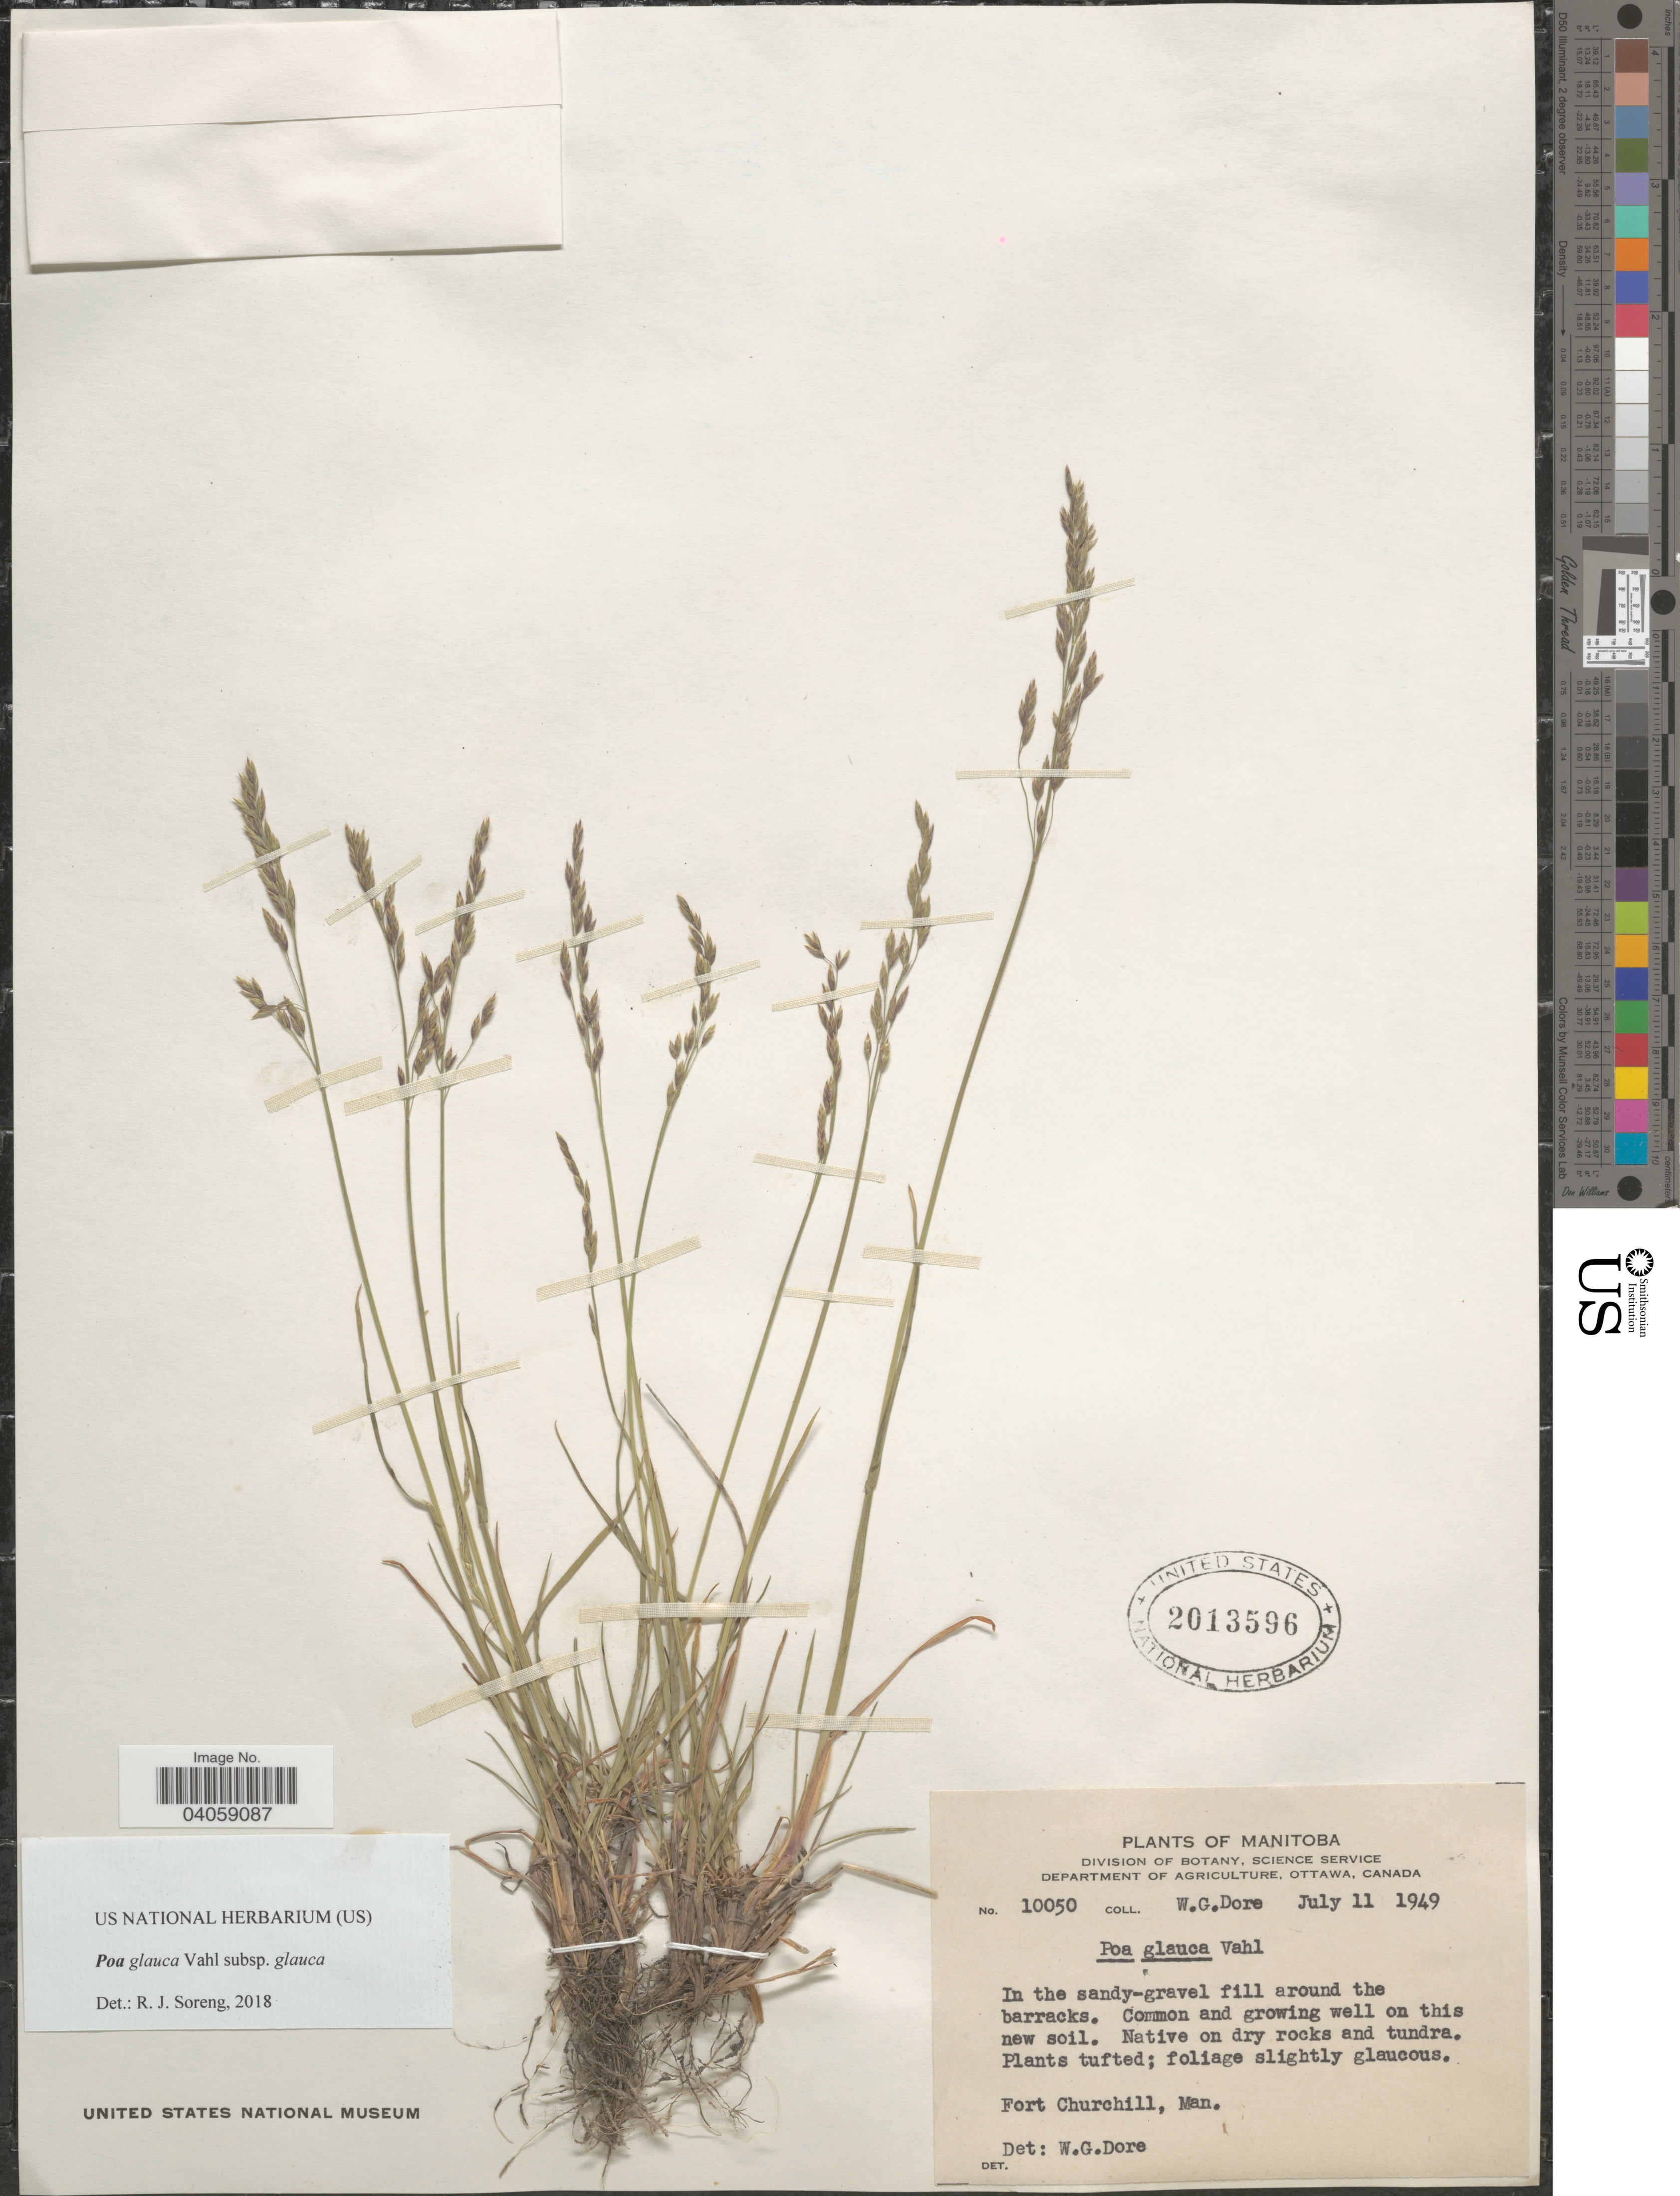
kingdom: Plantae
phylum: Tracheophyta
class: Liliopsida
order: Poales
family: Poaceae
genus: Poa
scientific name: Poa glauca subsp. glauca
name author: Vahl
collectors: W. Dore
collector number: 10050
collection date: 1949-07-11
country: Canada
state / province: Manitoba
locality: Fort Churchill.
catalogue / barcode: US 2013596